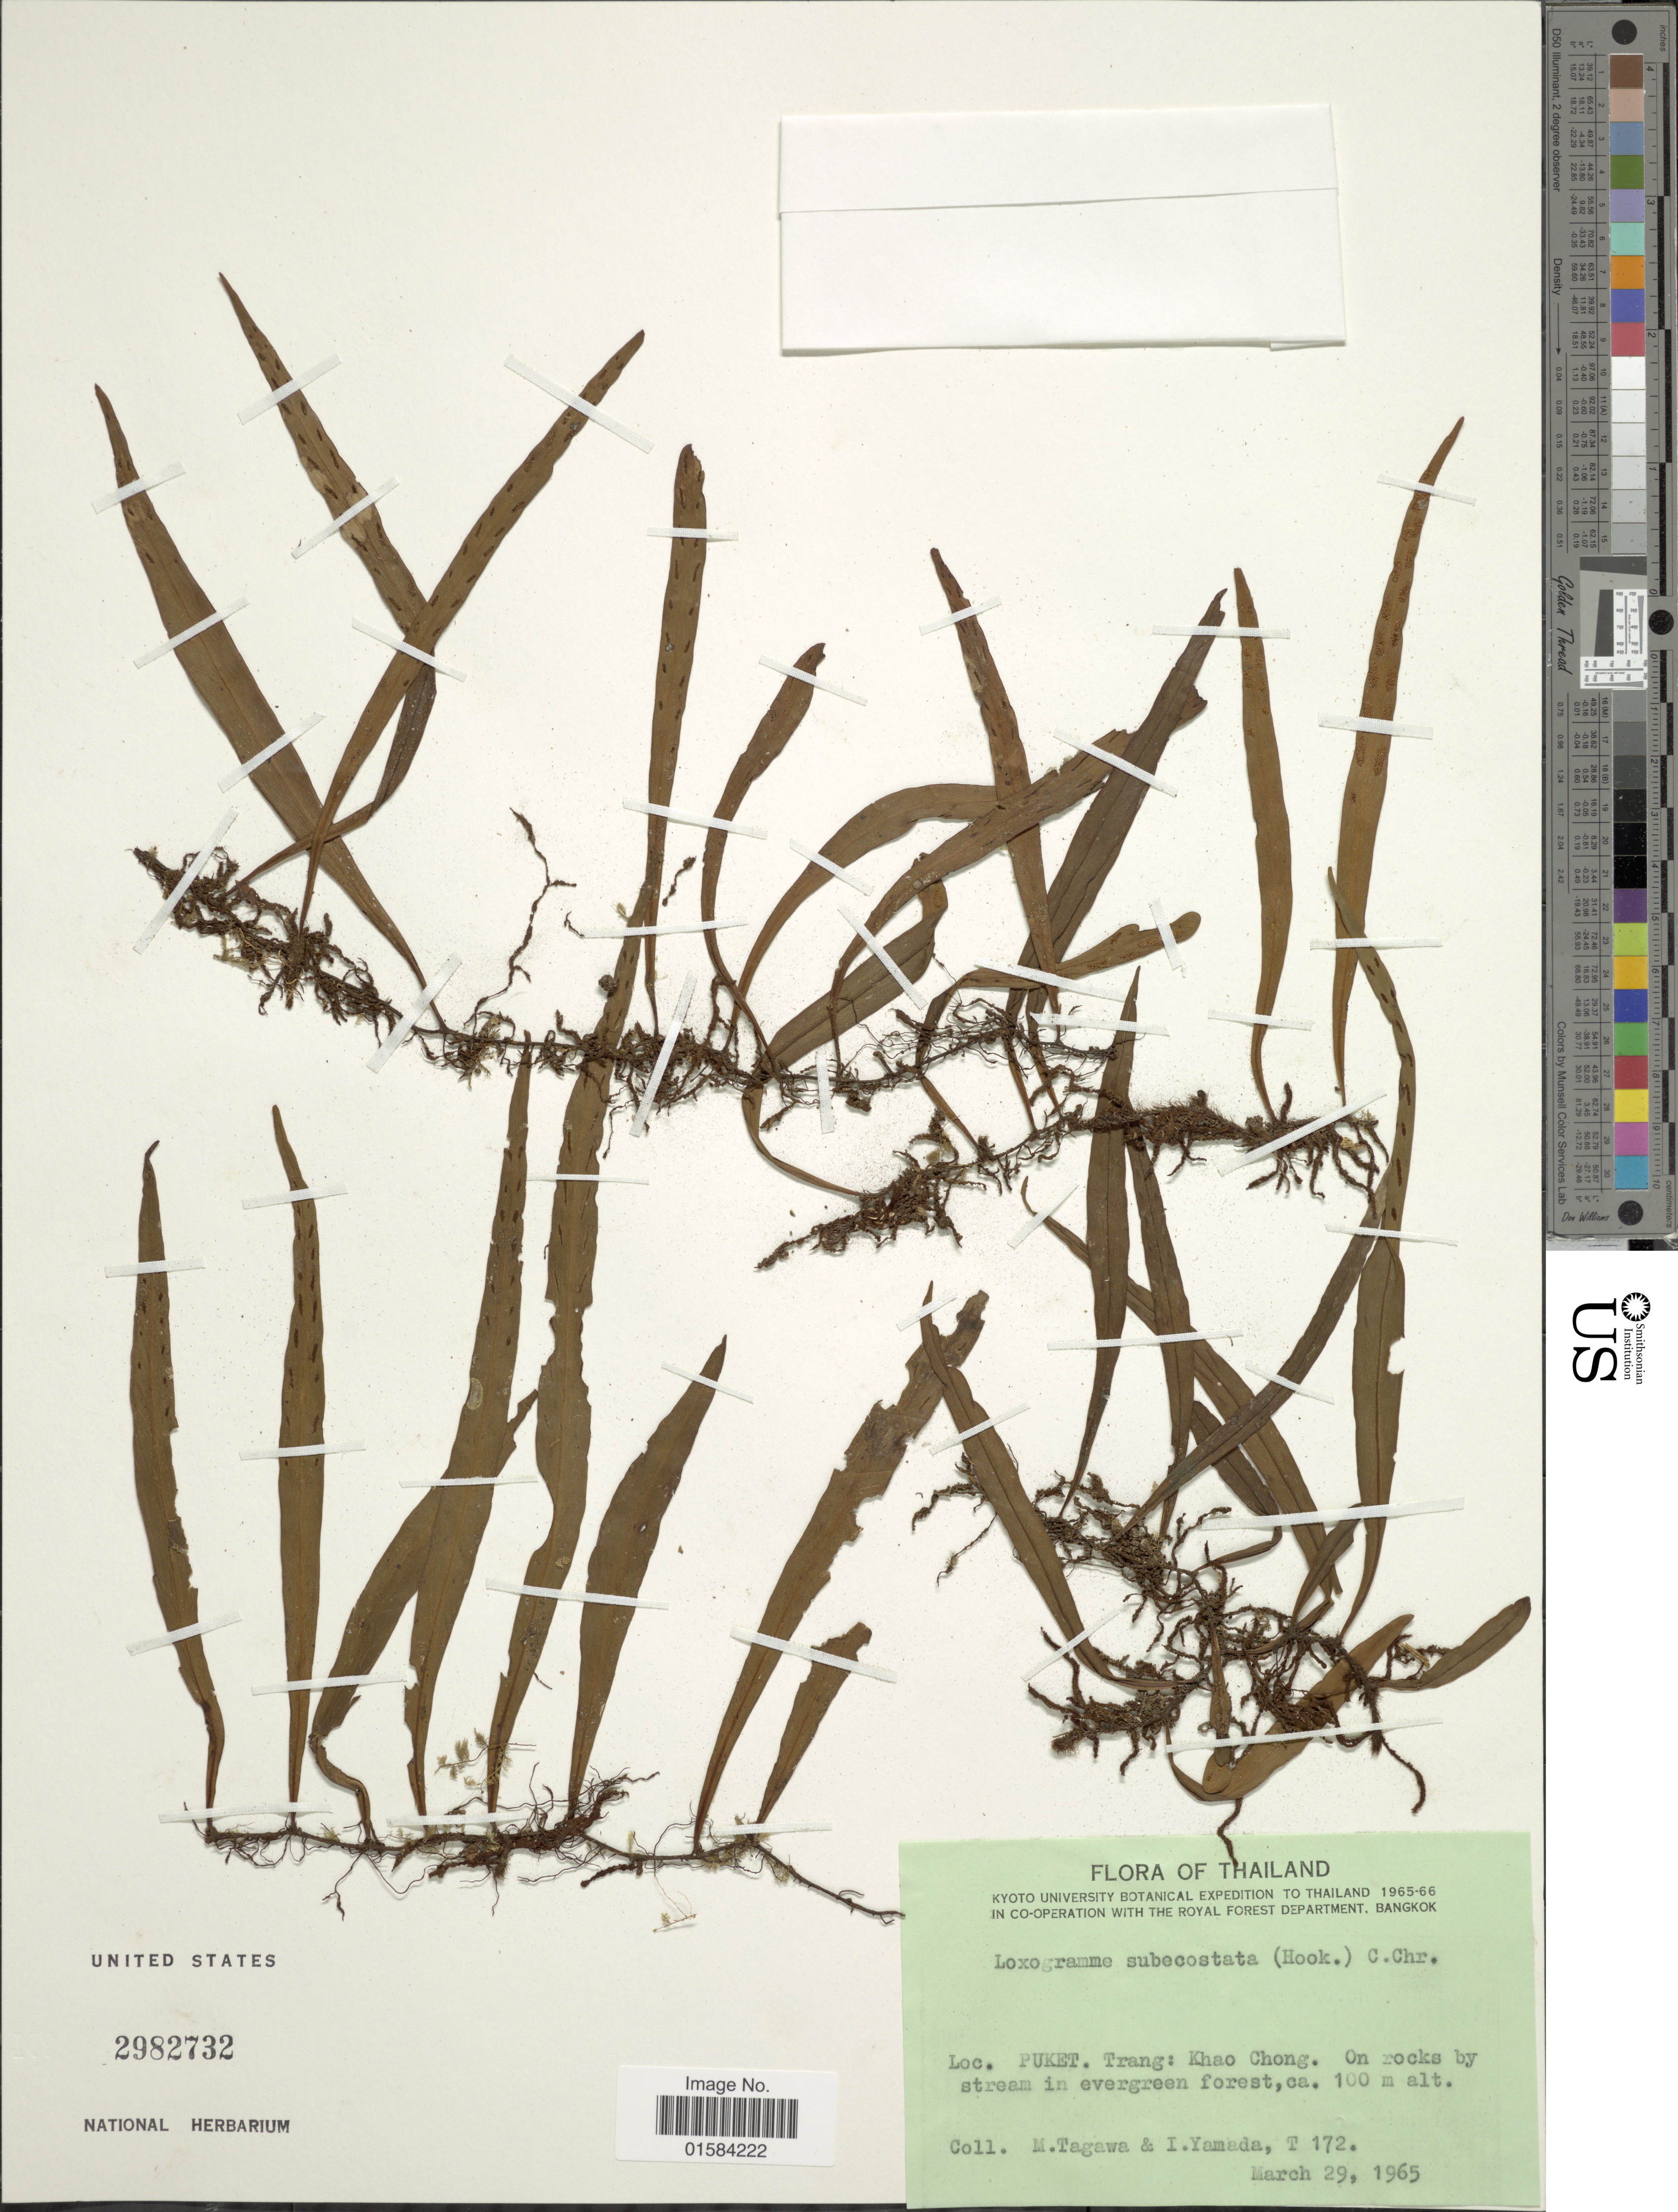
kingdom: Plantae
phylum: Tracheophyta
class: Polypodiopsida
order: Polypodiales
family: Polypodiaceae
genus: Loxogramme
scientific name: Loxogramme subecostata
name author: (Hook.) C. Chr.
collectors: M. Tagawa & I. Yamada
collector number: T172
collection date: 1965-03-29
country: Thailand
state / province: Trang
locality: Puket, Trang: Khao Chong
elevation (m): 100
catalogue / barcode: US 2982732